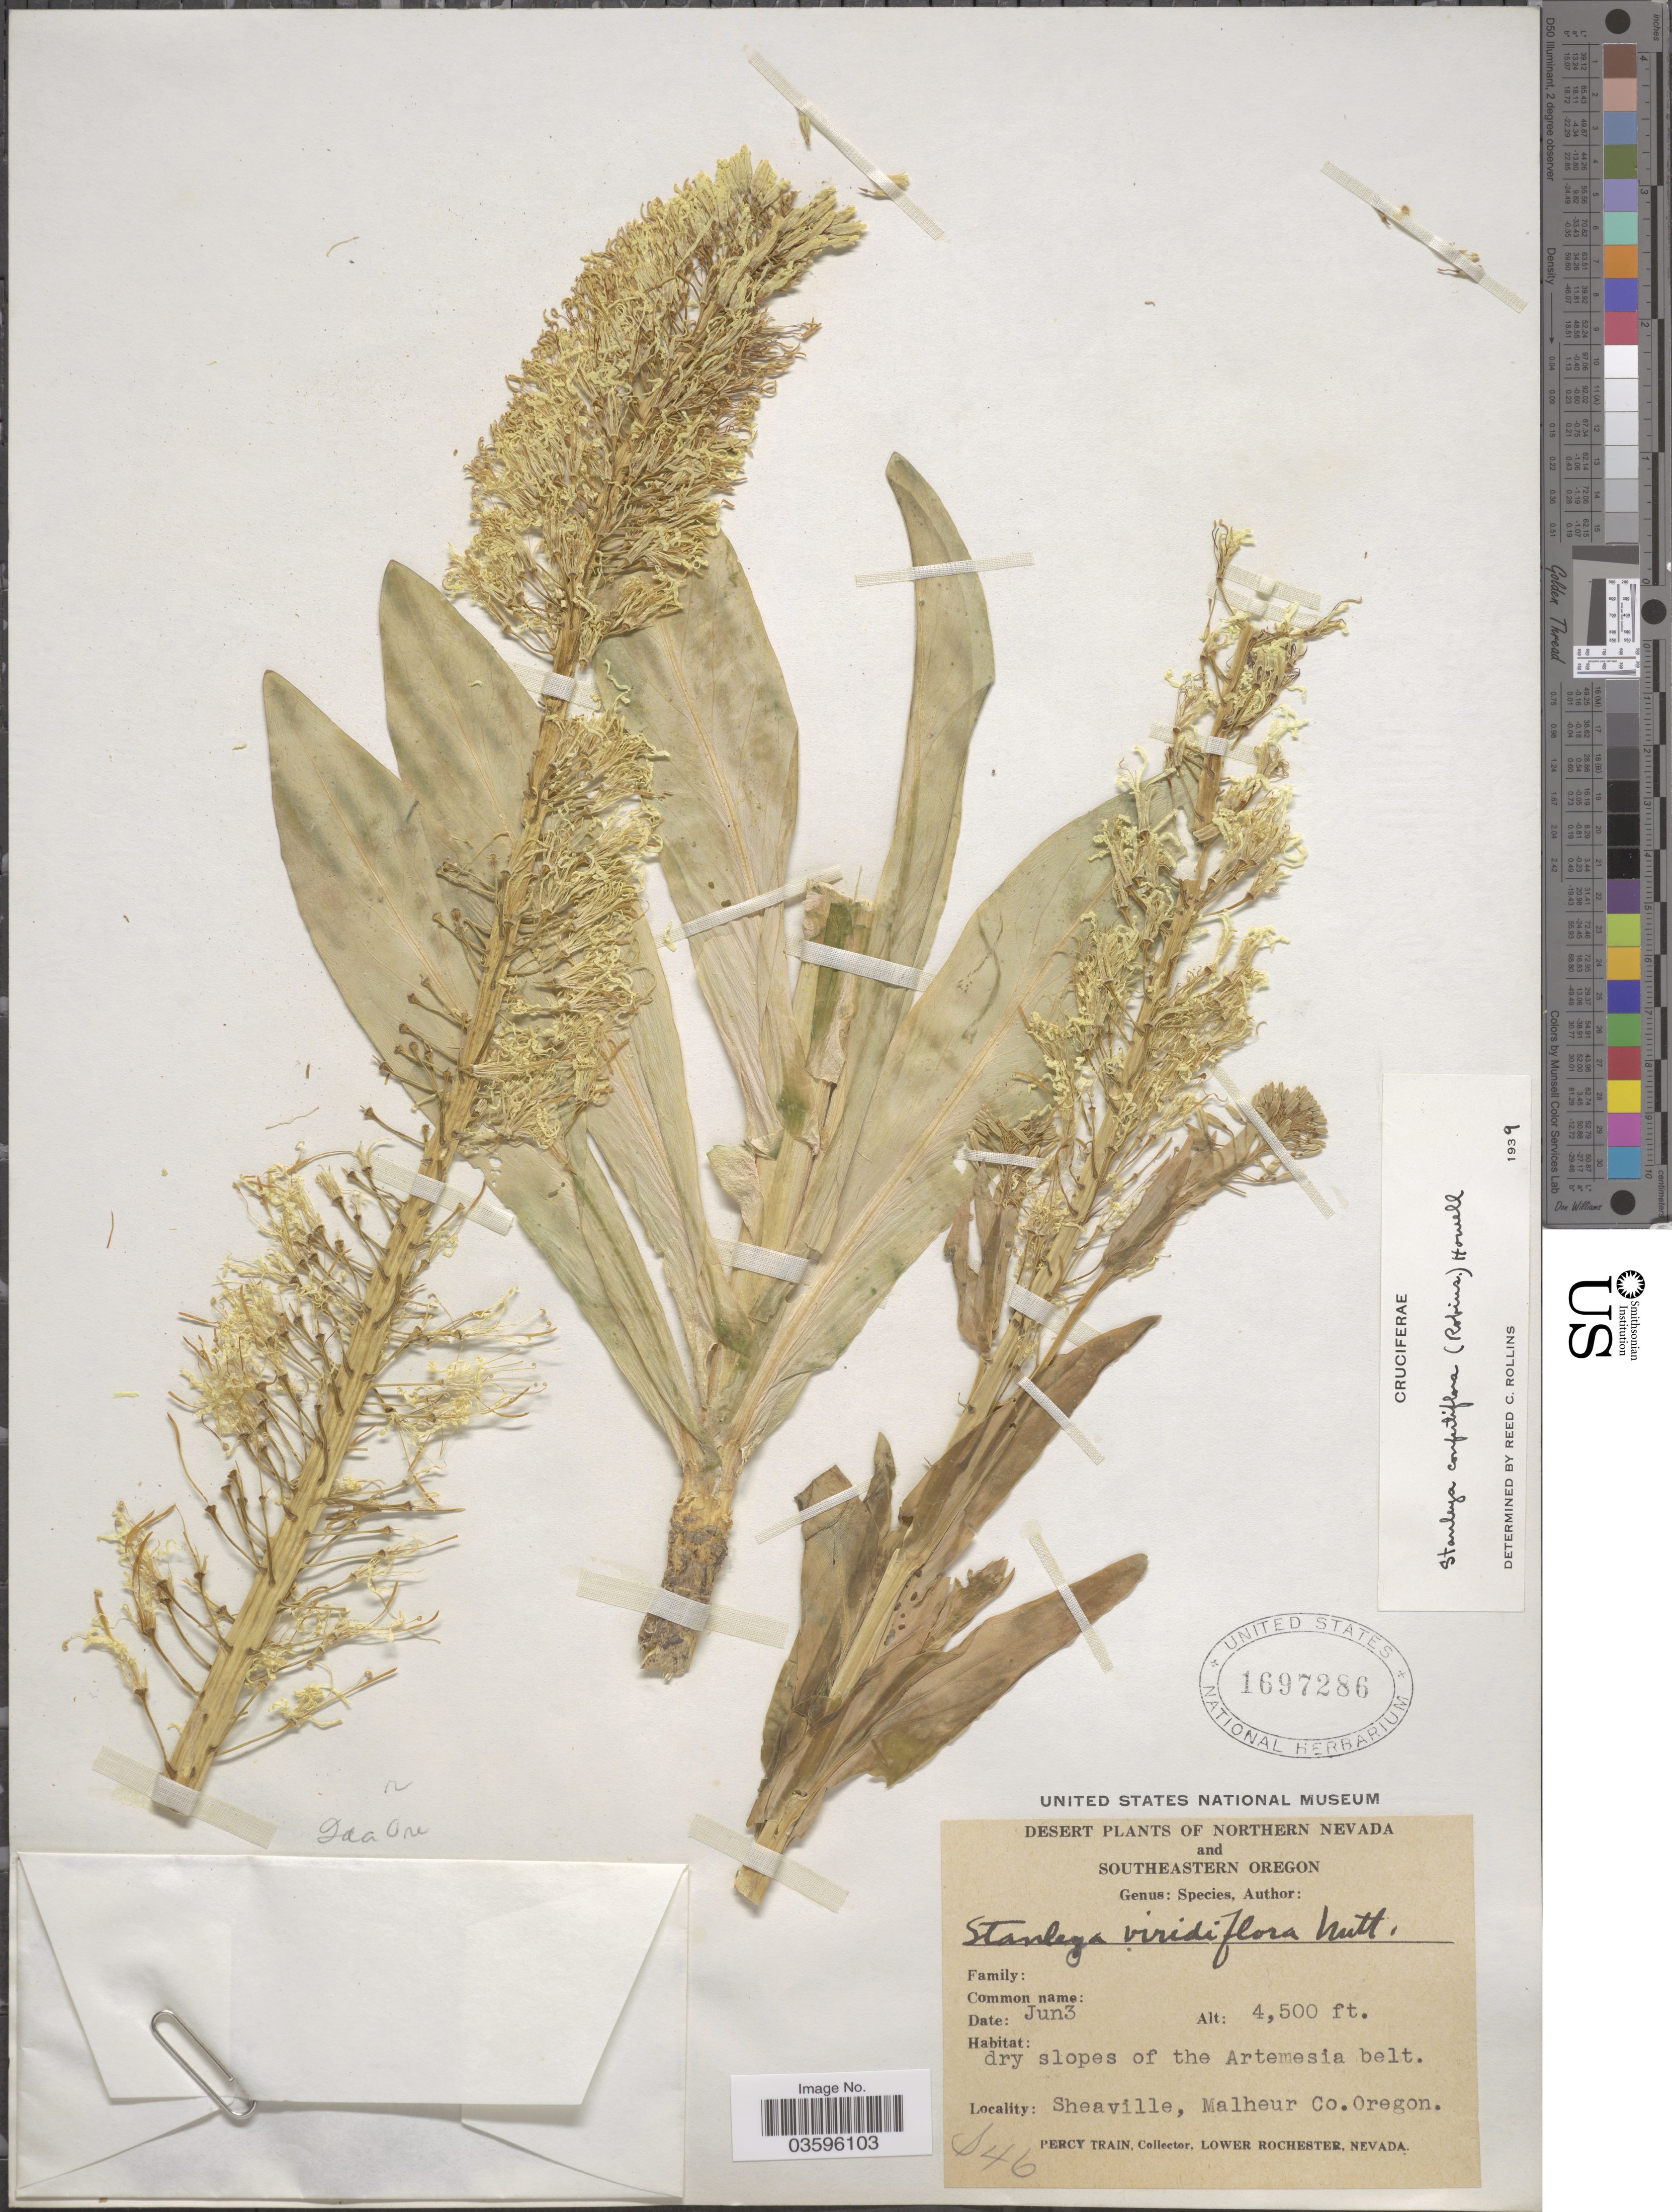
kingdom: Plantae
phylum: Tracheophyta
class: Magnoliopsida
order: Brassicales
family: Brassicaceae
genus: Stanleya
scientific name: Stanleya confertiflora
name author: (B.L. Rob.) Howell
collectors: P. Train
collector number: D46*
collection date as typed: Jun3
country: United States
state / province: Oregon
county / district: Malheur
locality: Southeastern Oregon. Dry slopes of the Artemesia belt. Sheaville, Malheur Co.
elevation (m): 1372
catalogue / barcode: US 1697286